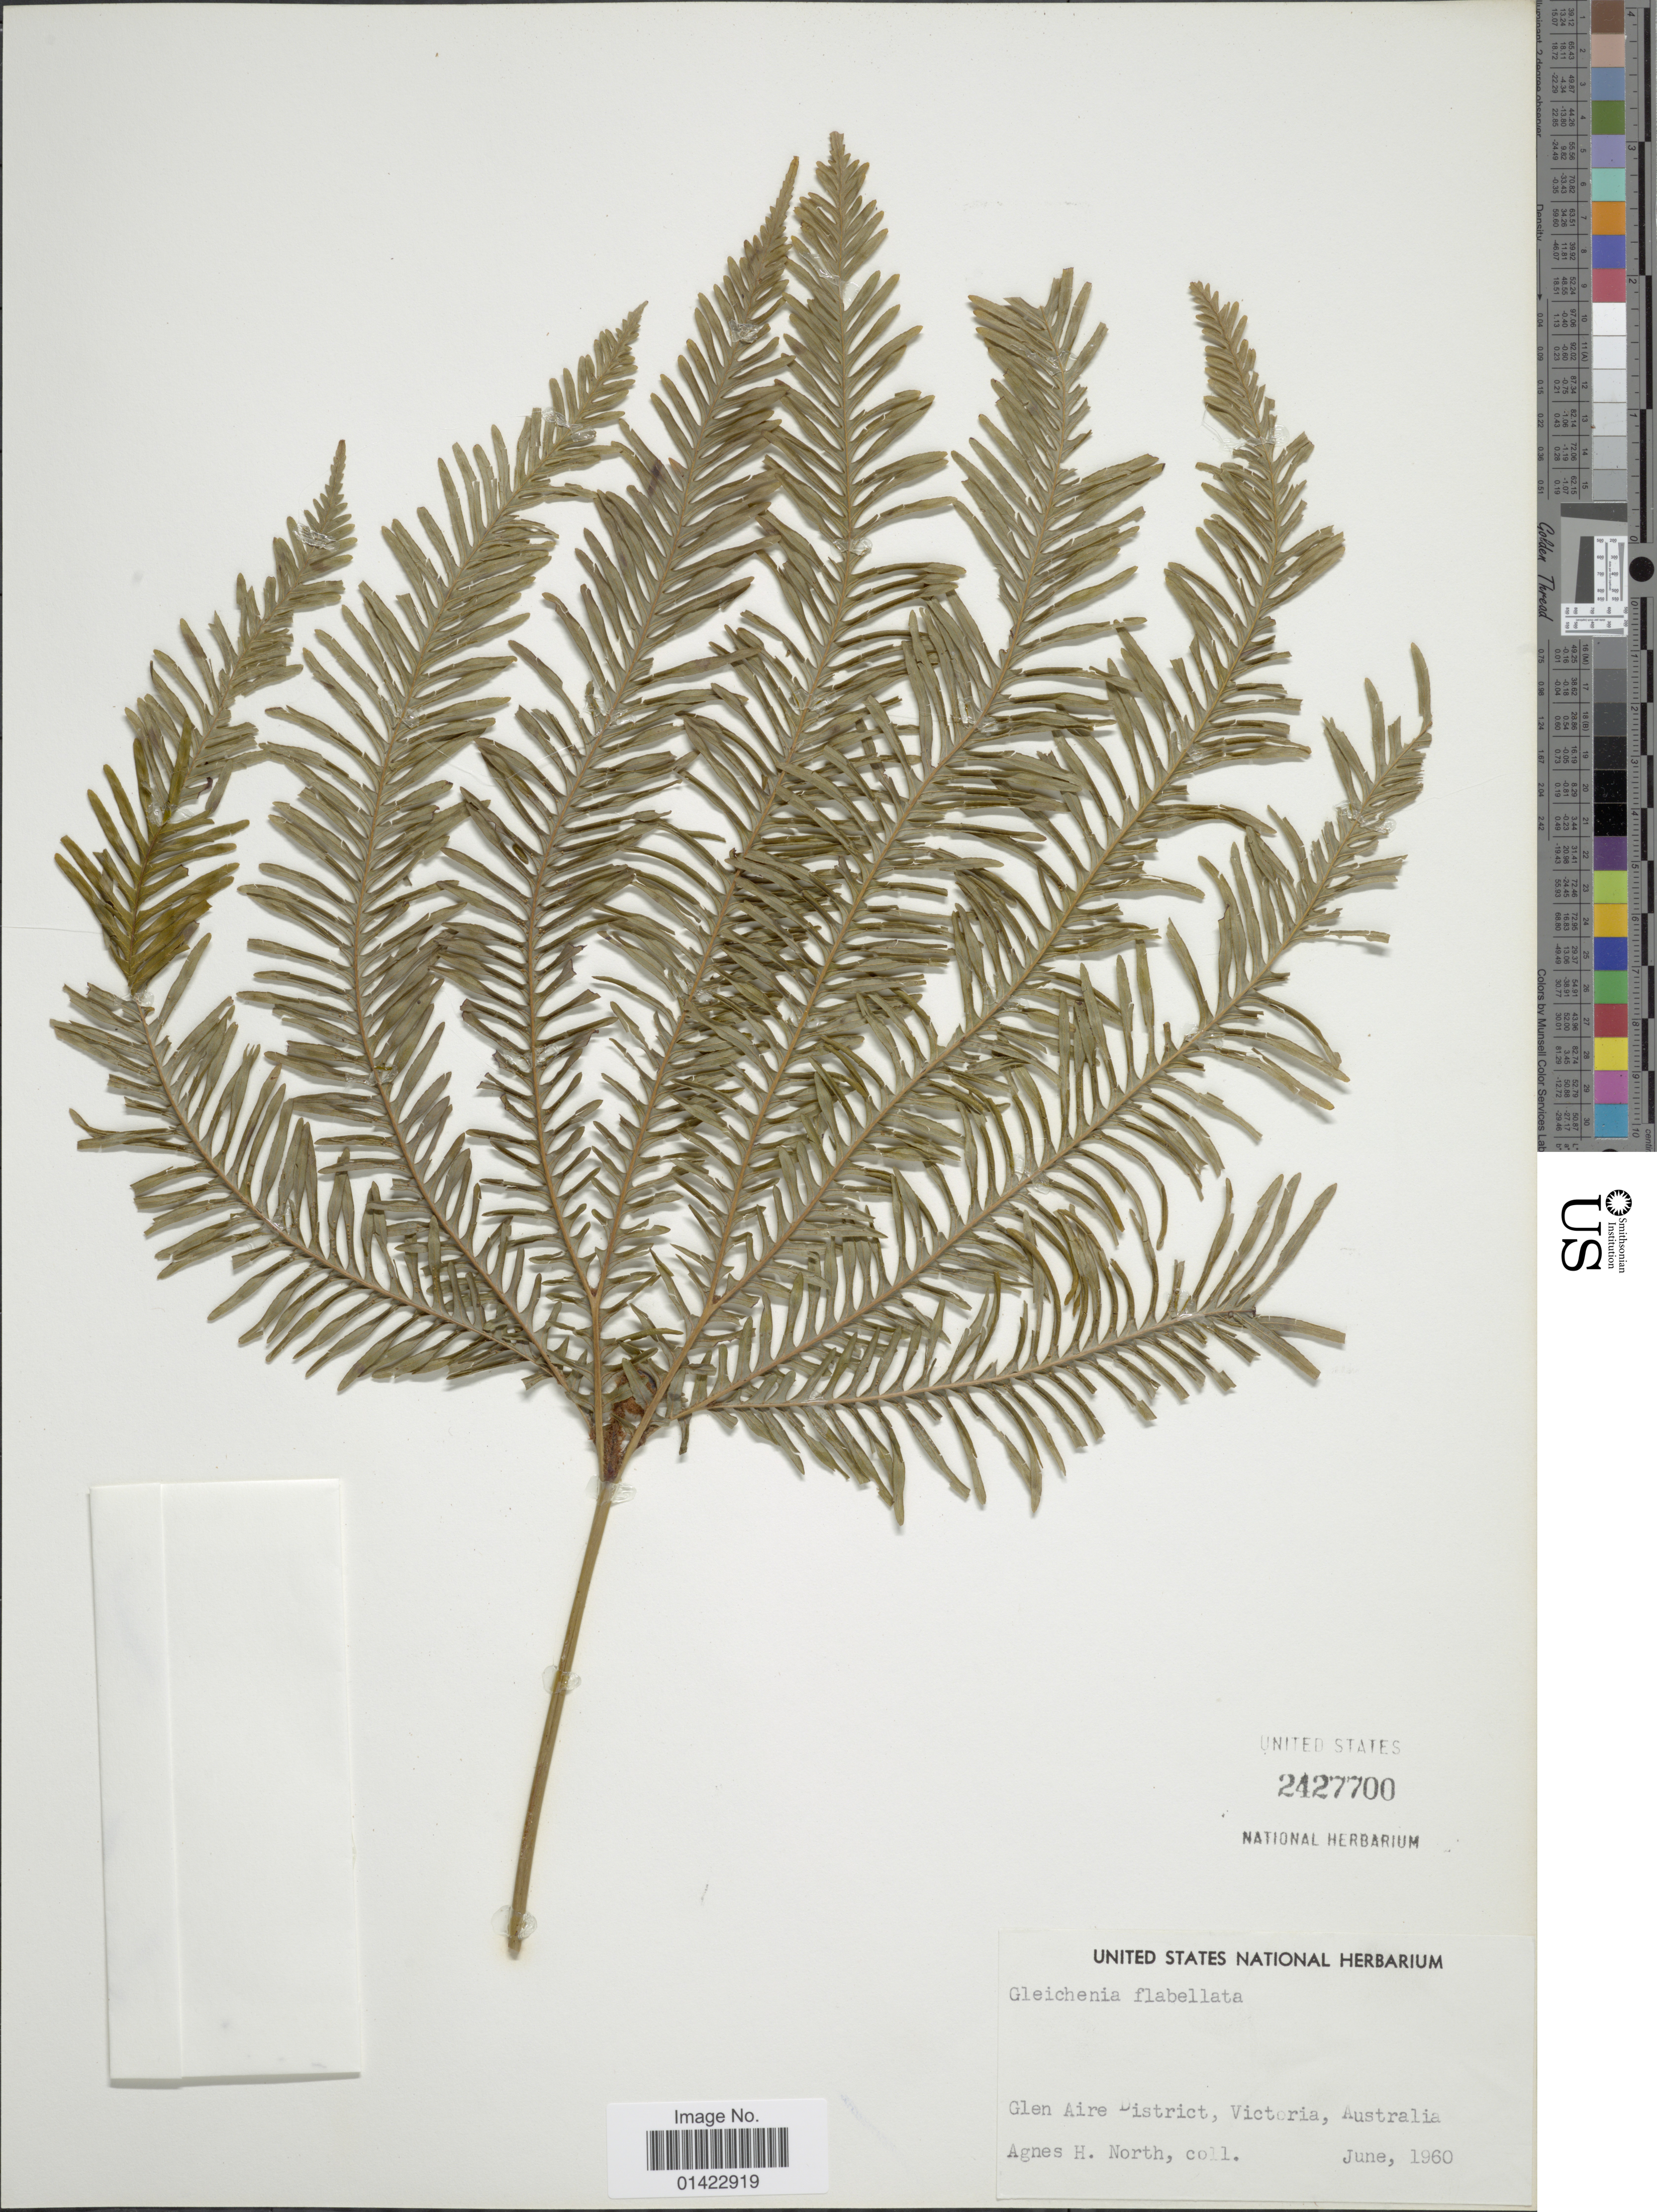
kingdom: Plantae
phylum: Tracheophyta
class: Polypodiopsida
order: Gleicheniales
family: Gleicheniaceae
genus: Sticherus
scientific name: Sticherus flabellatus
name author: (R. Br.) H. St. John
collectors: A. North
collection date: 1960-06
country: Australia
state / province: Victoria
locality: Glen Aire District, Victoria.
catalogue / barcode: US 2427700